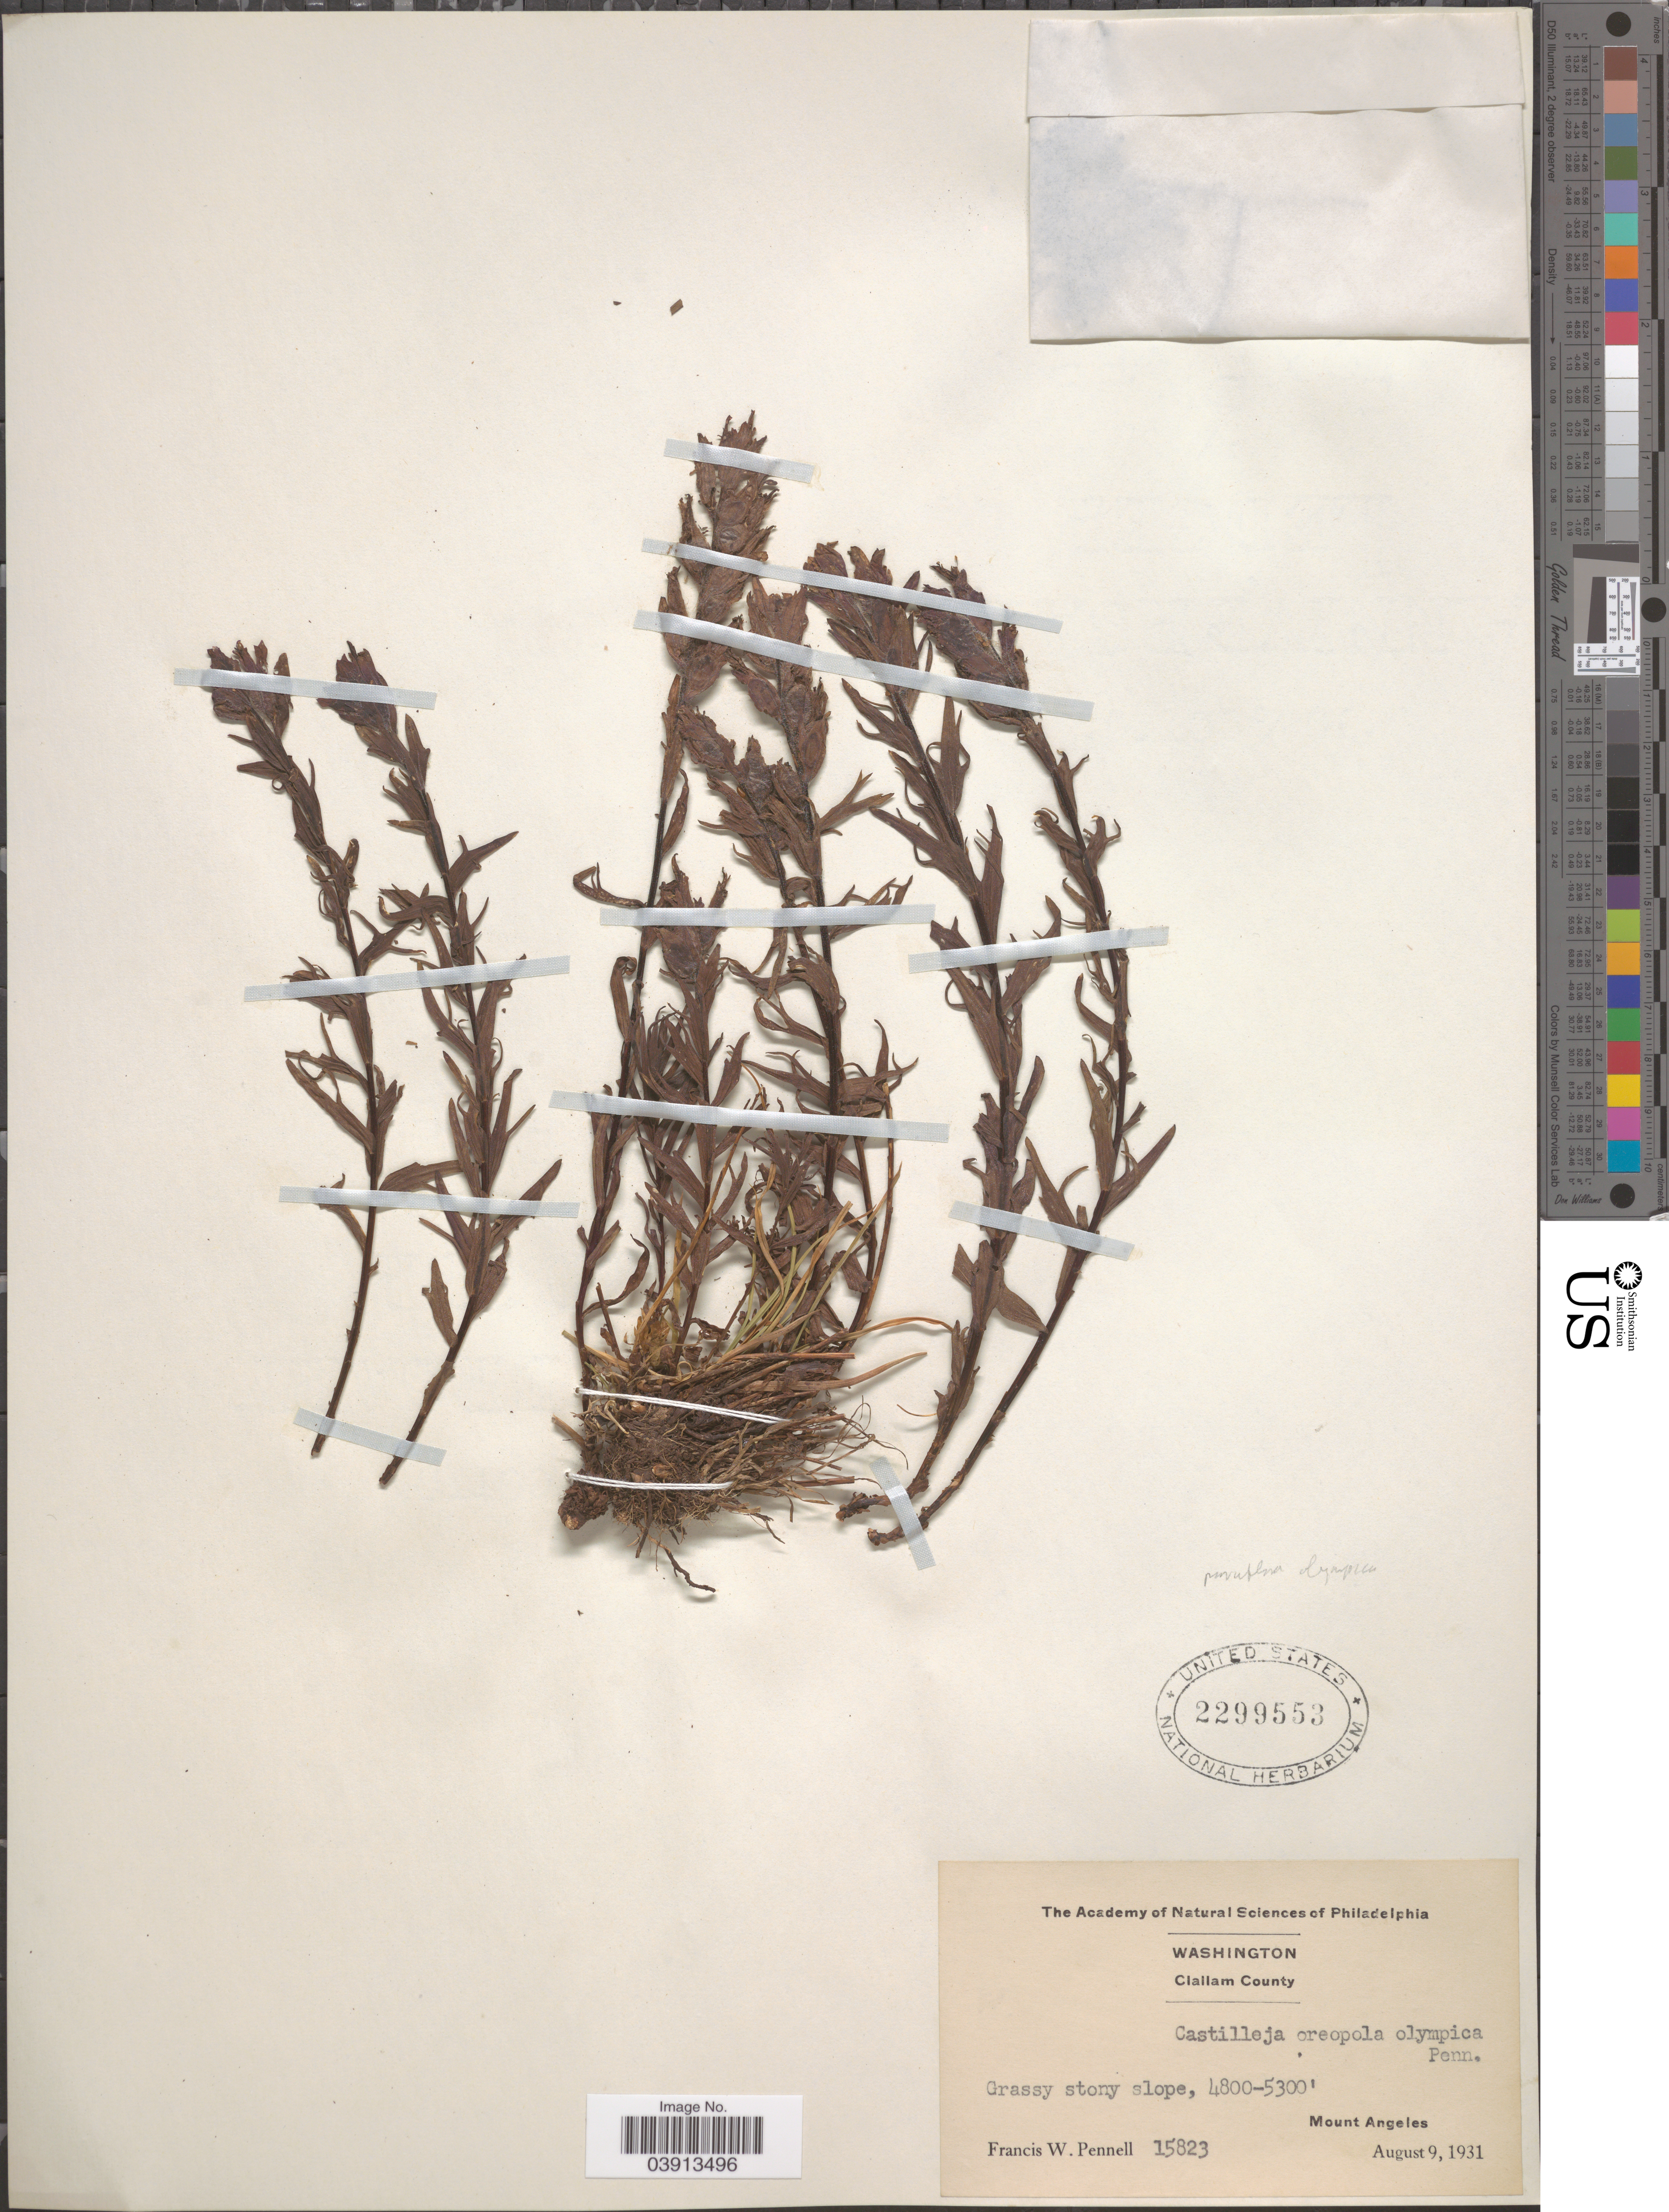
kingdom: Plantae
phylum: Tracheophyta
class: Magnoliopsida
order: Lamiales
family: Orobanchaceae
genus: Castilleja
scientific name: Castilleja parviflora var. olympica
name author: (G.N. Jones) Ownbey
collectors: F. W. Pennell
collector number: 15823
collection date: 1931-08-09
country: United States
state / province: Washington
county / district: Clallam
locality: Clallam County. Mount Angeles.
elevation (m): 1463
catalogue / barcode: US 2299553